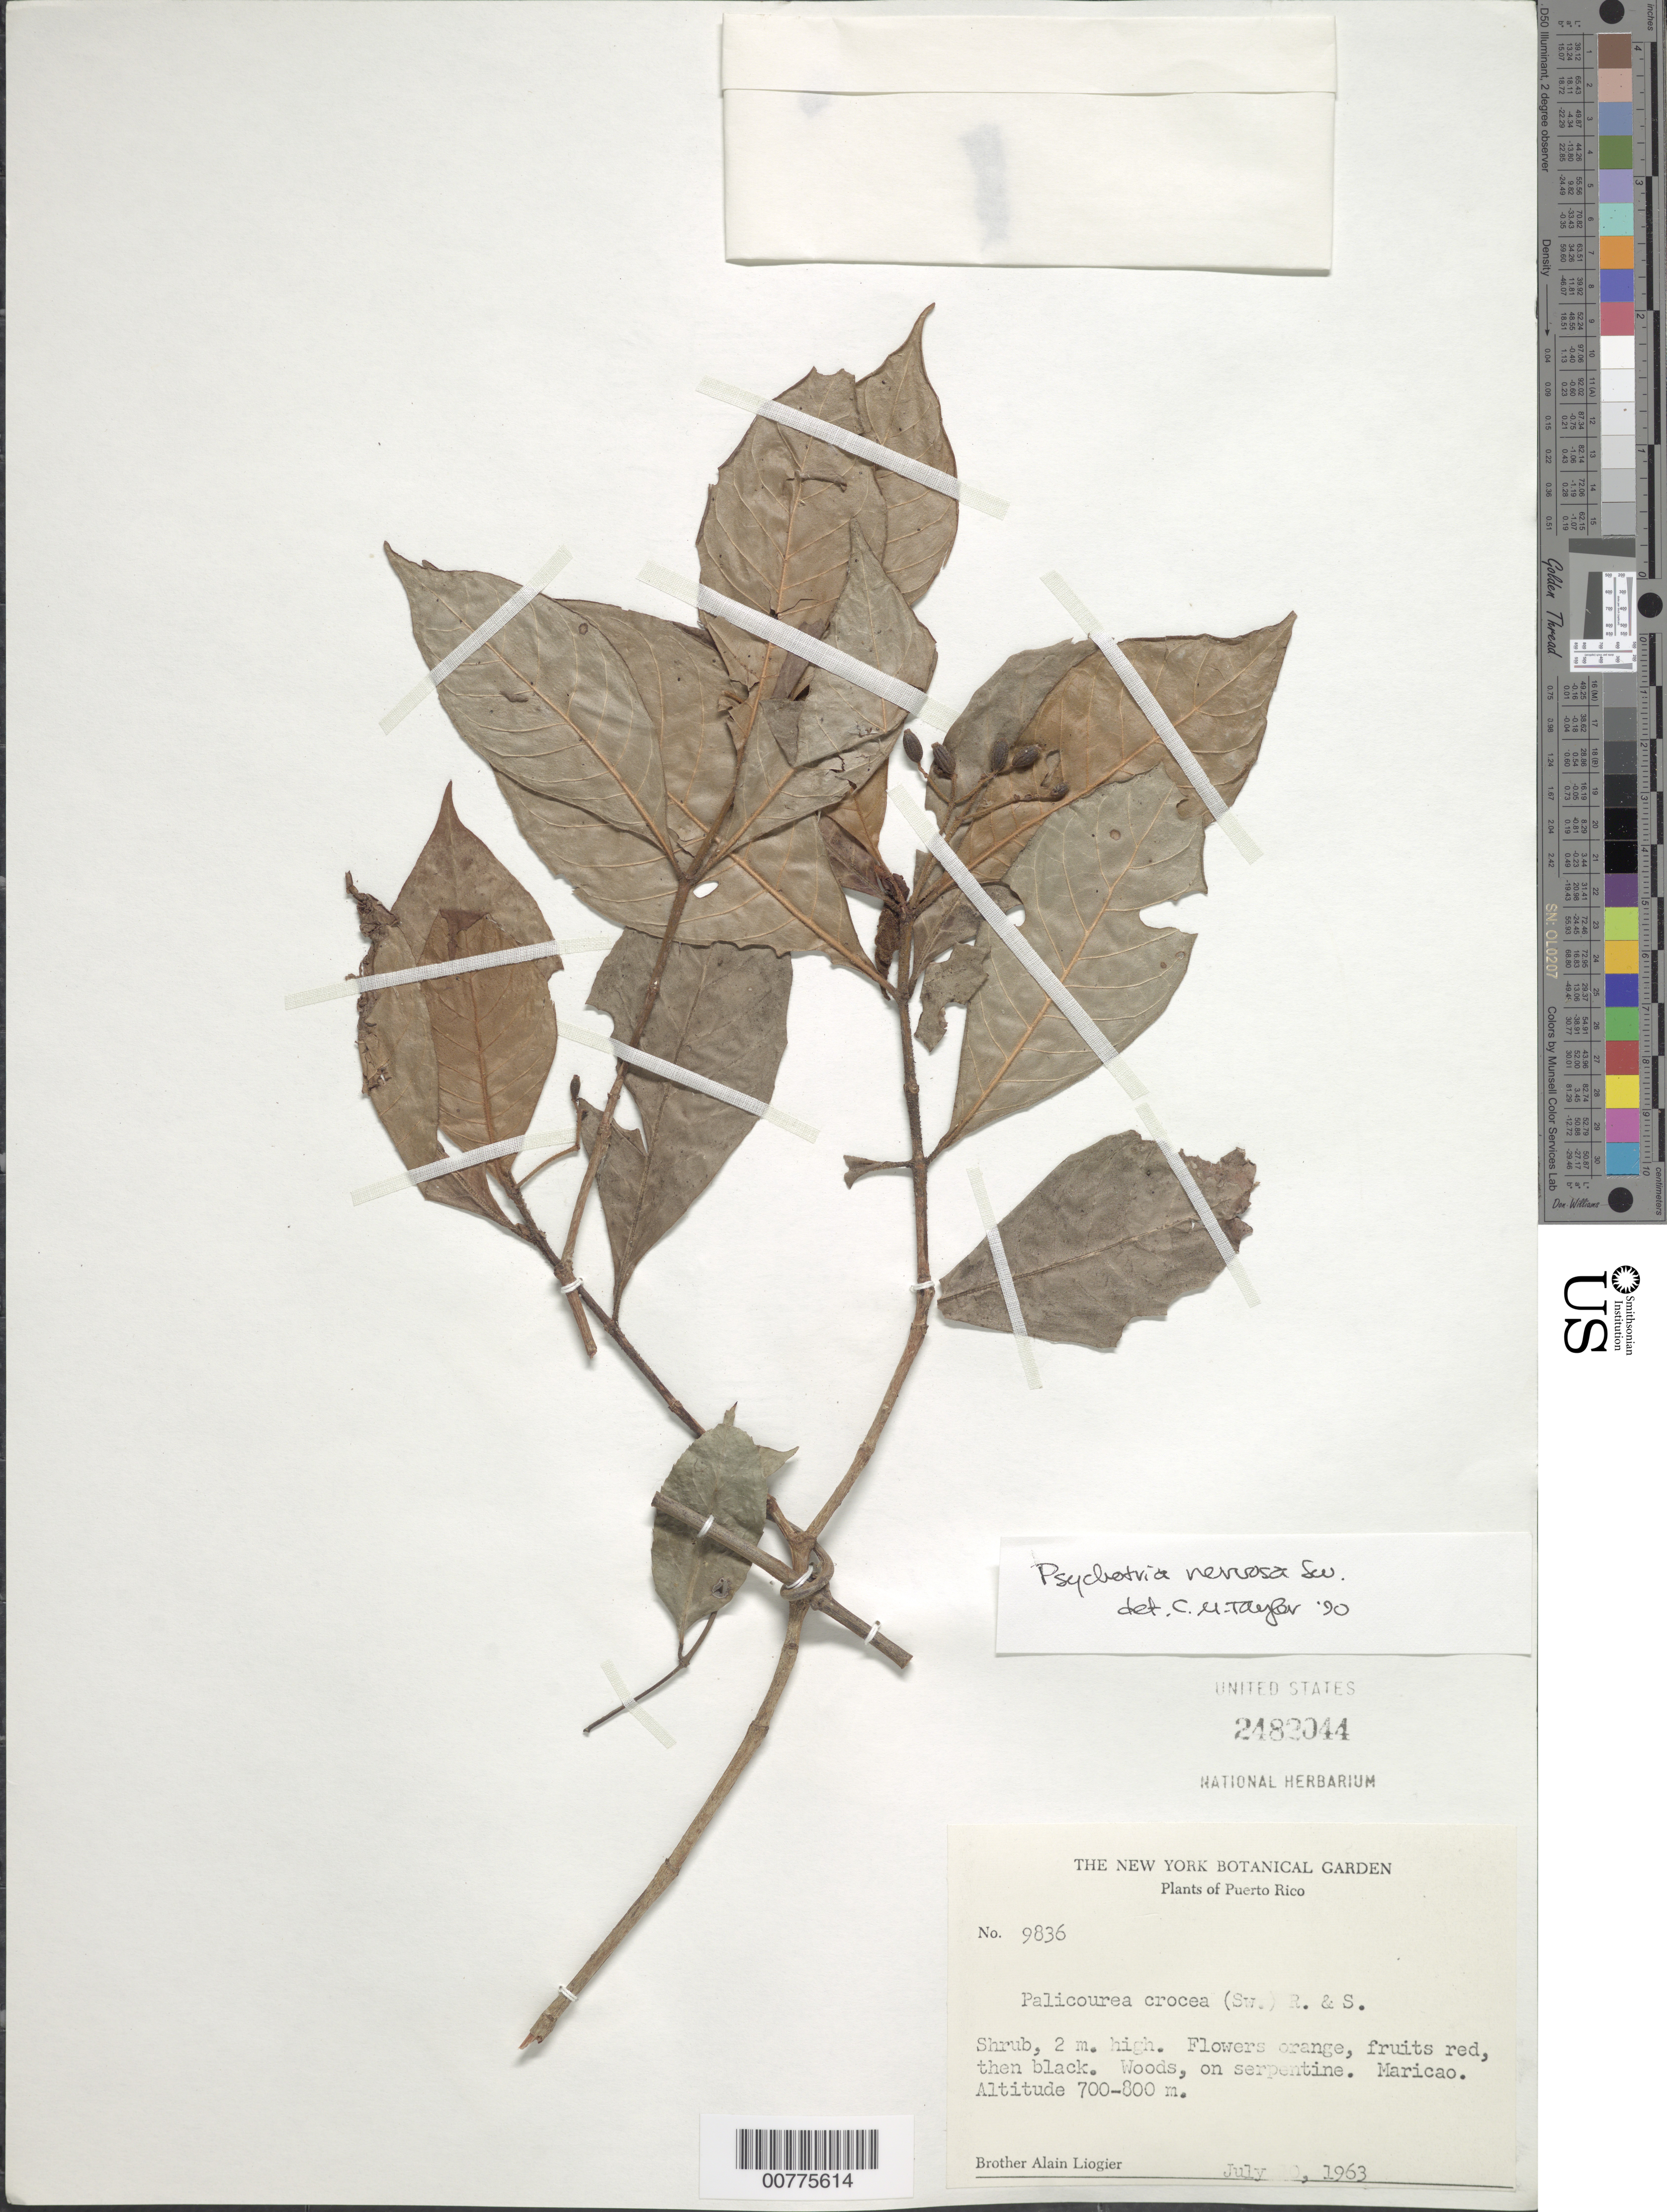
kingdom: Plantae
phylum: Tracheophyta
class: Magnoliopsida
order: Gentianales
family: Rubiaceae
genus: Psychotria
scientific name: Psychotria nervosa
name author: Sw.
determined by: Taylor, Charlotte M.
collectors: A. H. Liogier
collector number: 9836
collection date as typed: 10 Jul 1963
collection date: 1963-07-10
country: Puerto Rico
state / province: Maricao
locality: Maricao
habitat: Woods, on serpentine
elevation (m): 700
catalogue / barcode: US 2482044